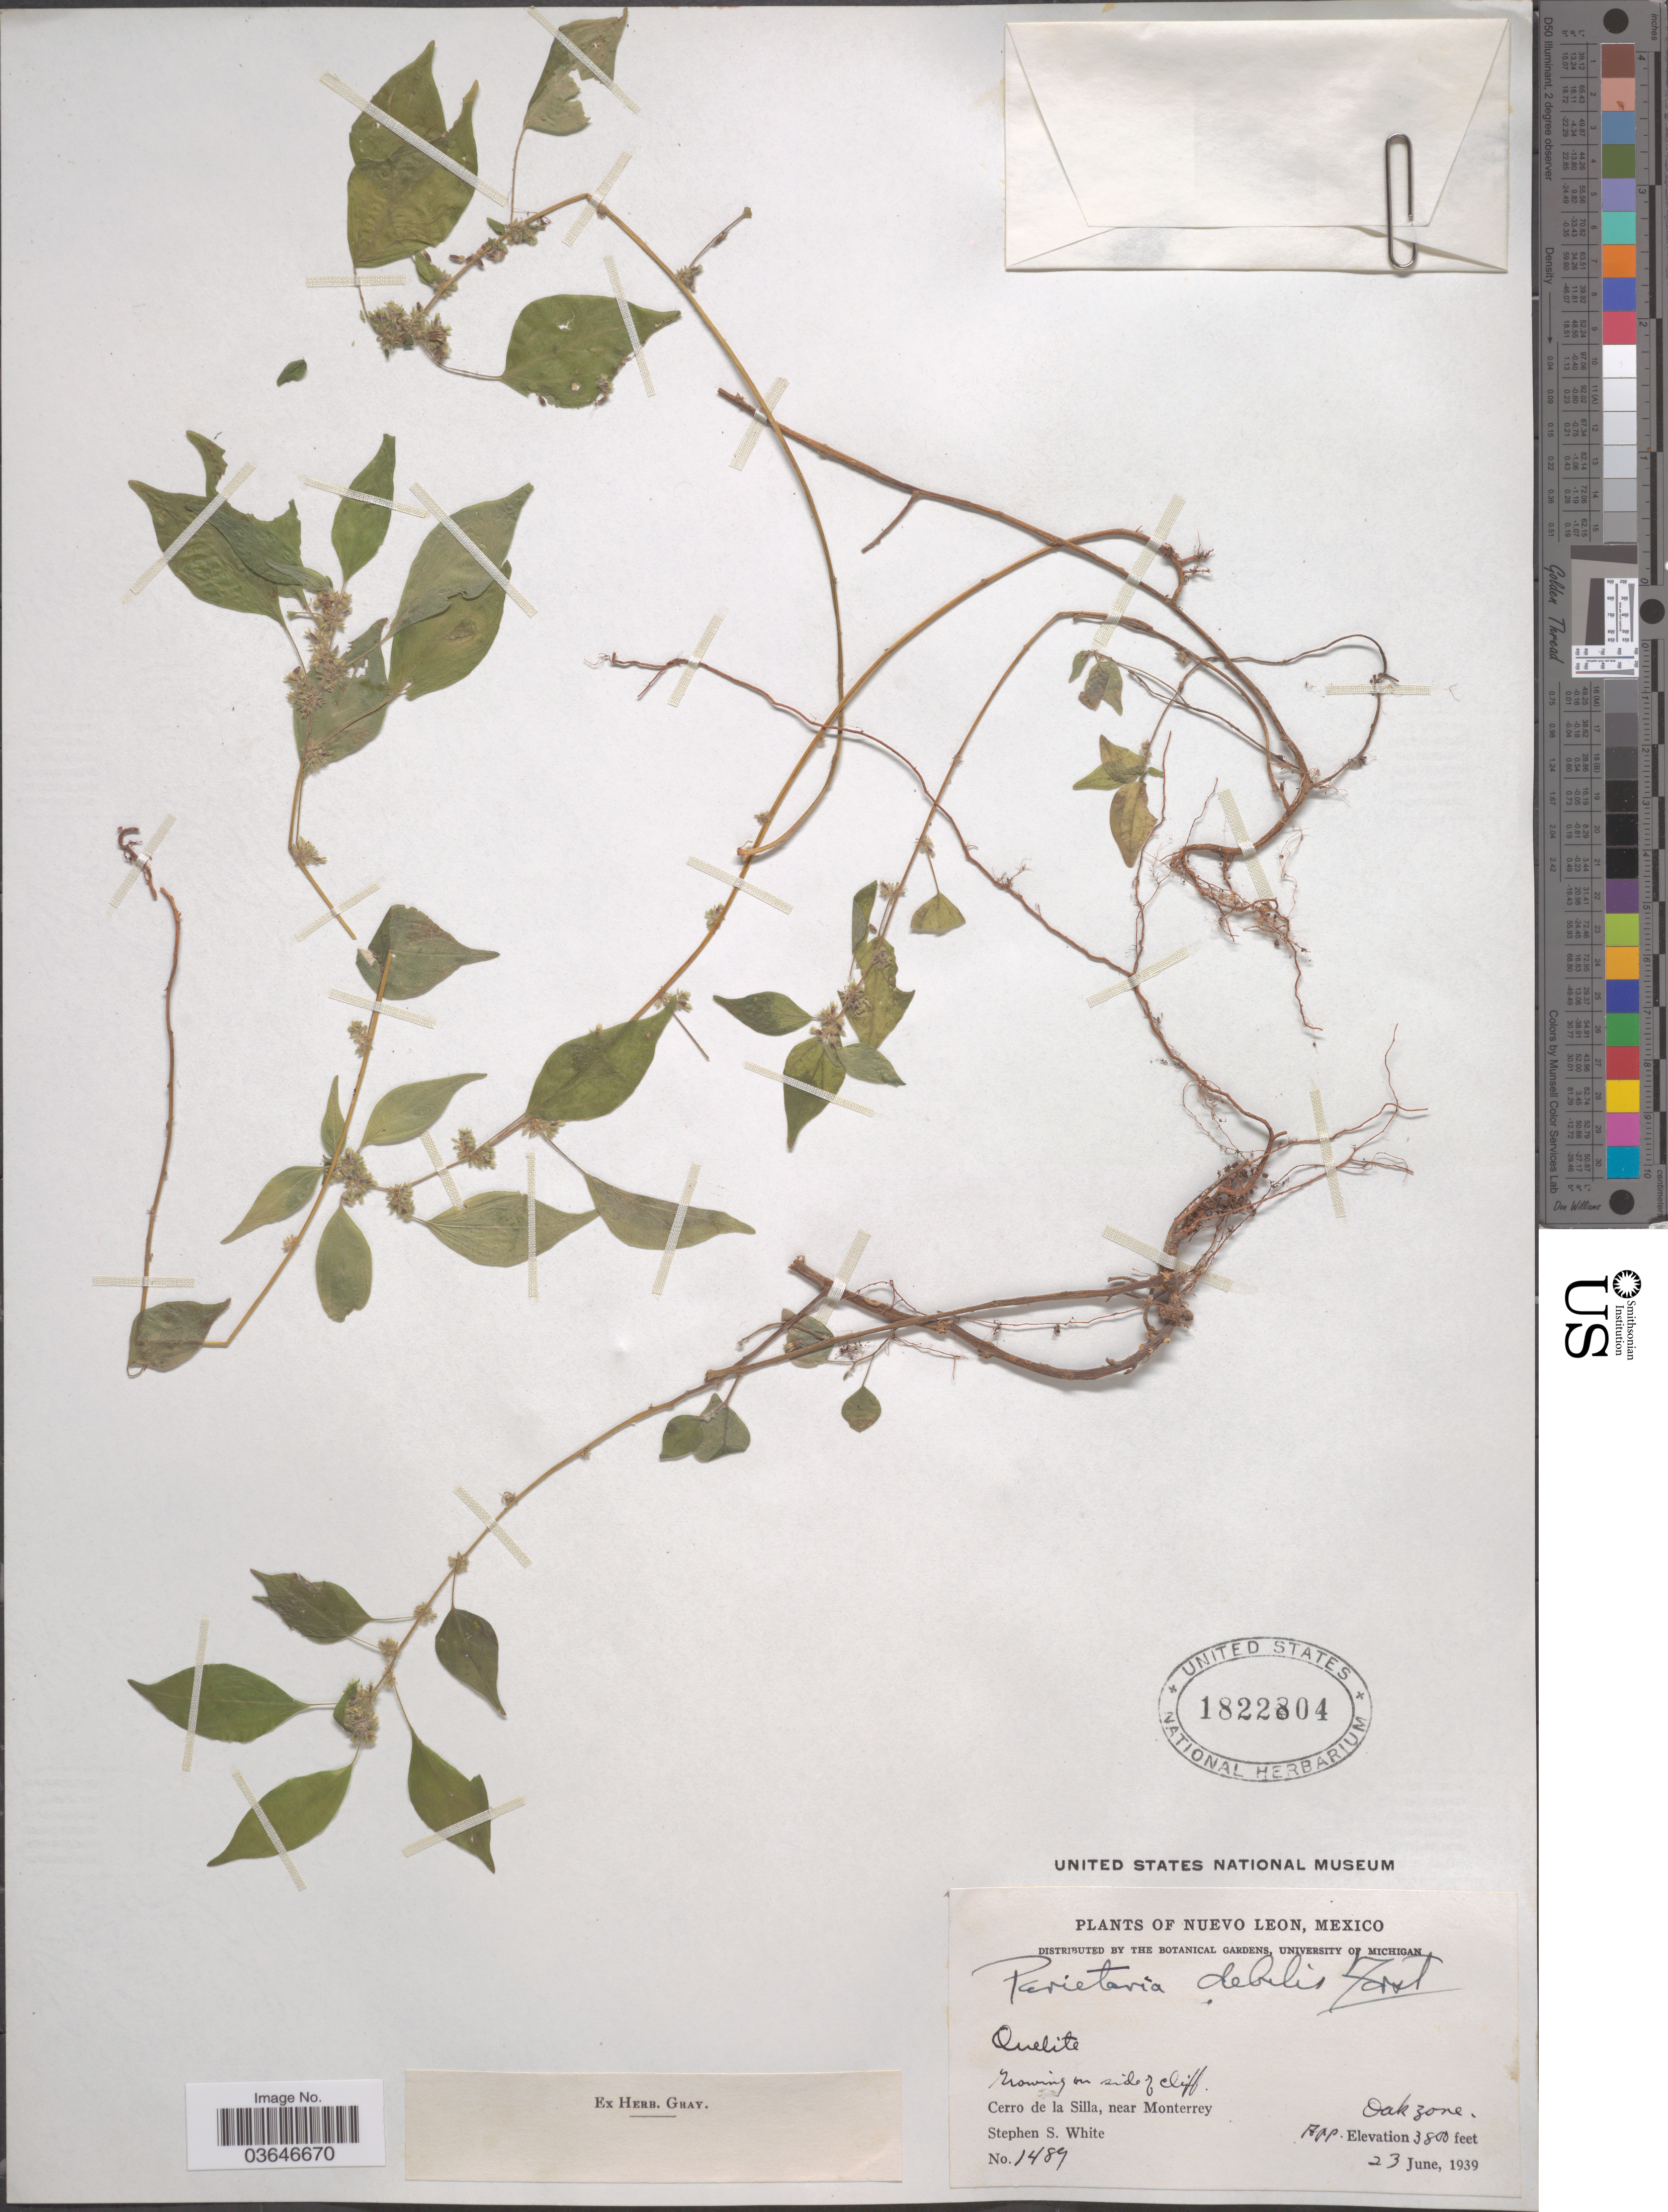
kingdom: Plantae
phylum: Tracheophyta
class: Magnoliopsida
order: Rosales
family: Urticaceae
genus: Parietaria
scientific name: Parietaria debilis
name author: G. Forst.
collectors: S. S. White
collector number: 1489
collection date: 1939-06-23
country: Mexico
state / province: Nuevo León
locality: Quelite. Growing on side of cliff. Cerro de la Silla, near Monterrey. Oak zone.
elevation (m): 1158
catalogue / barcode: US 1822804